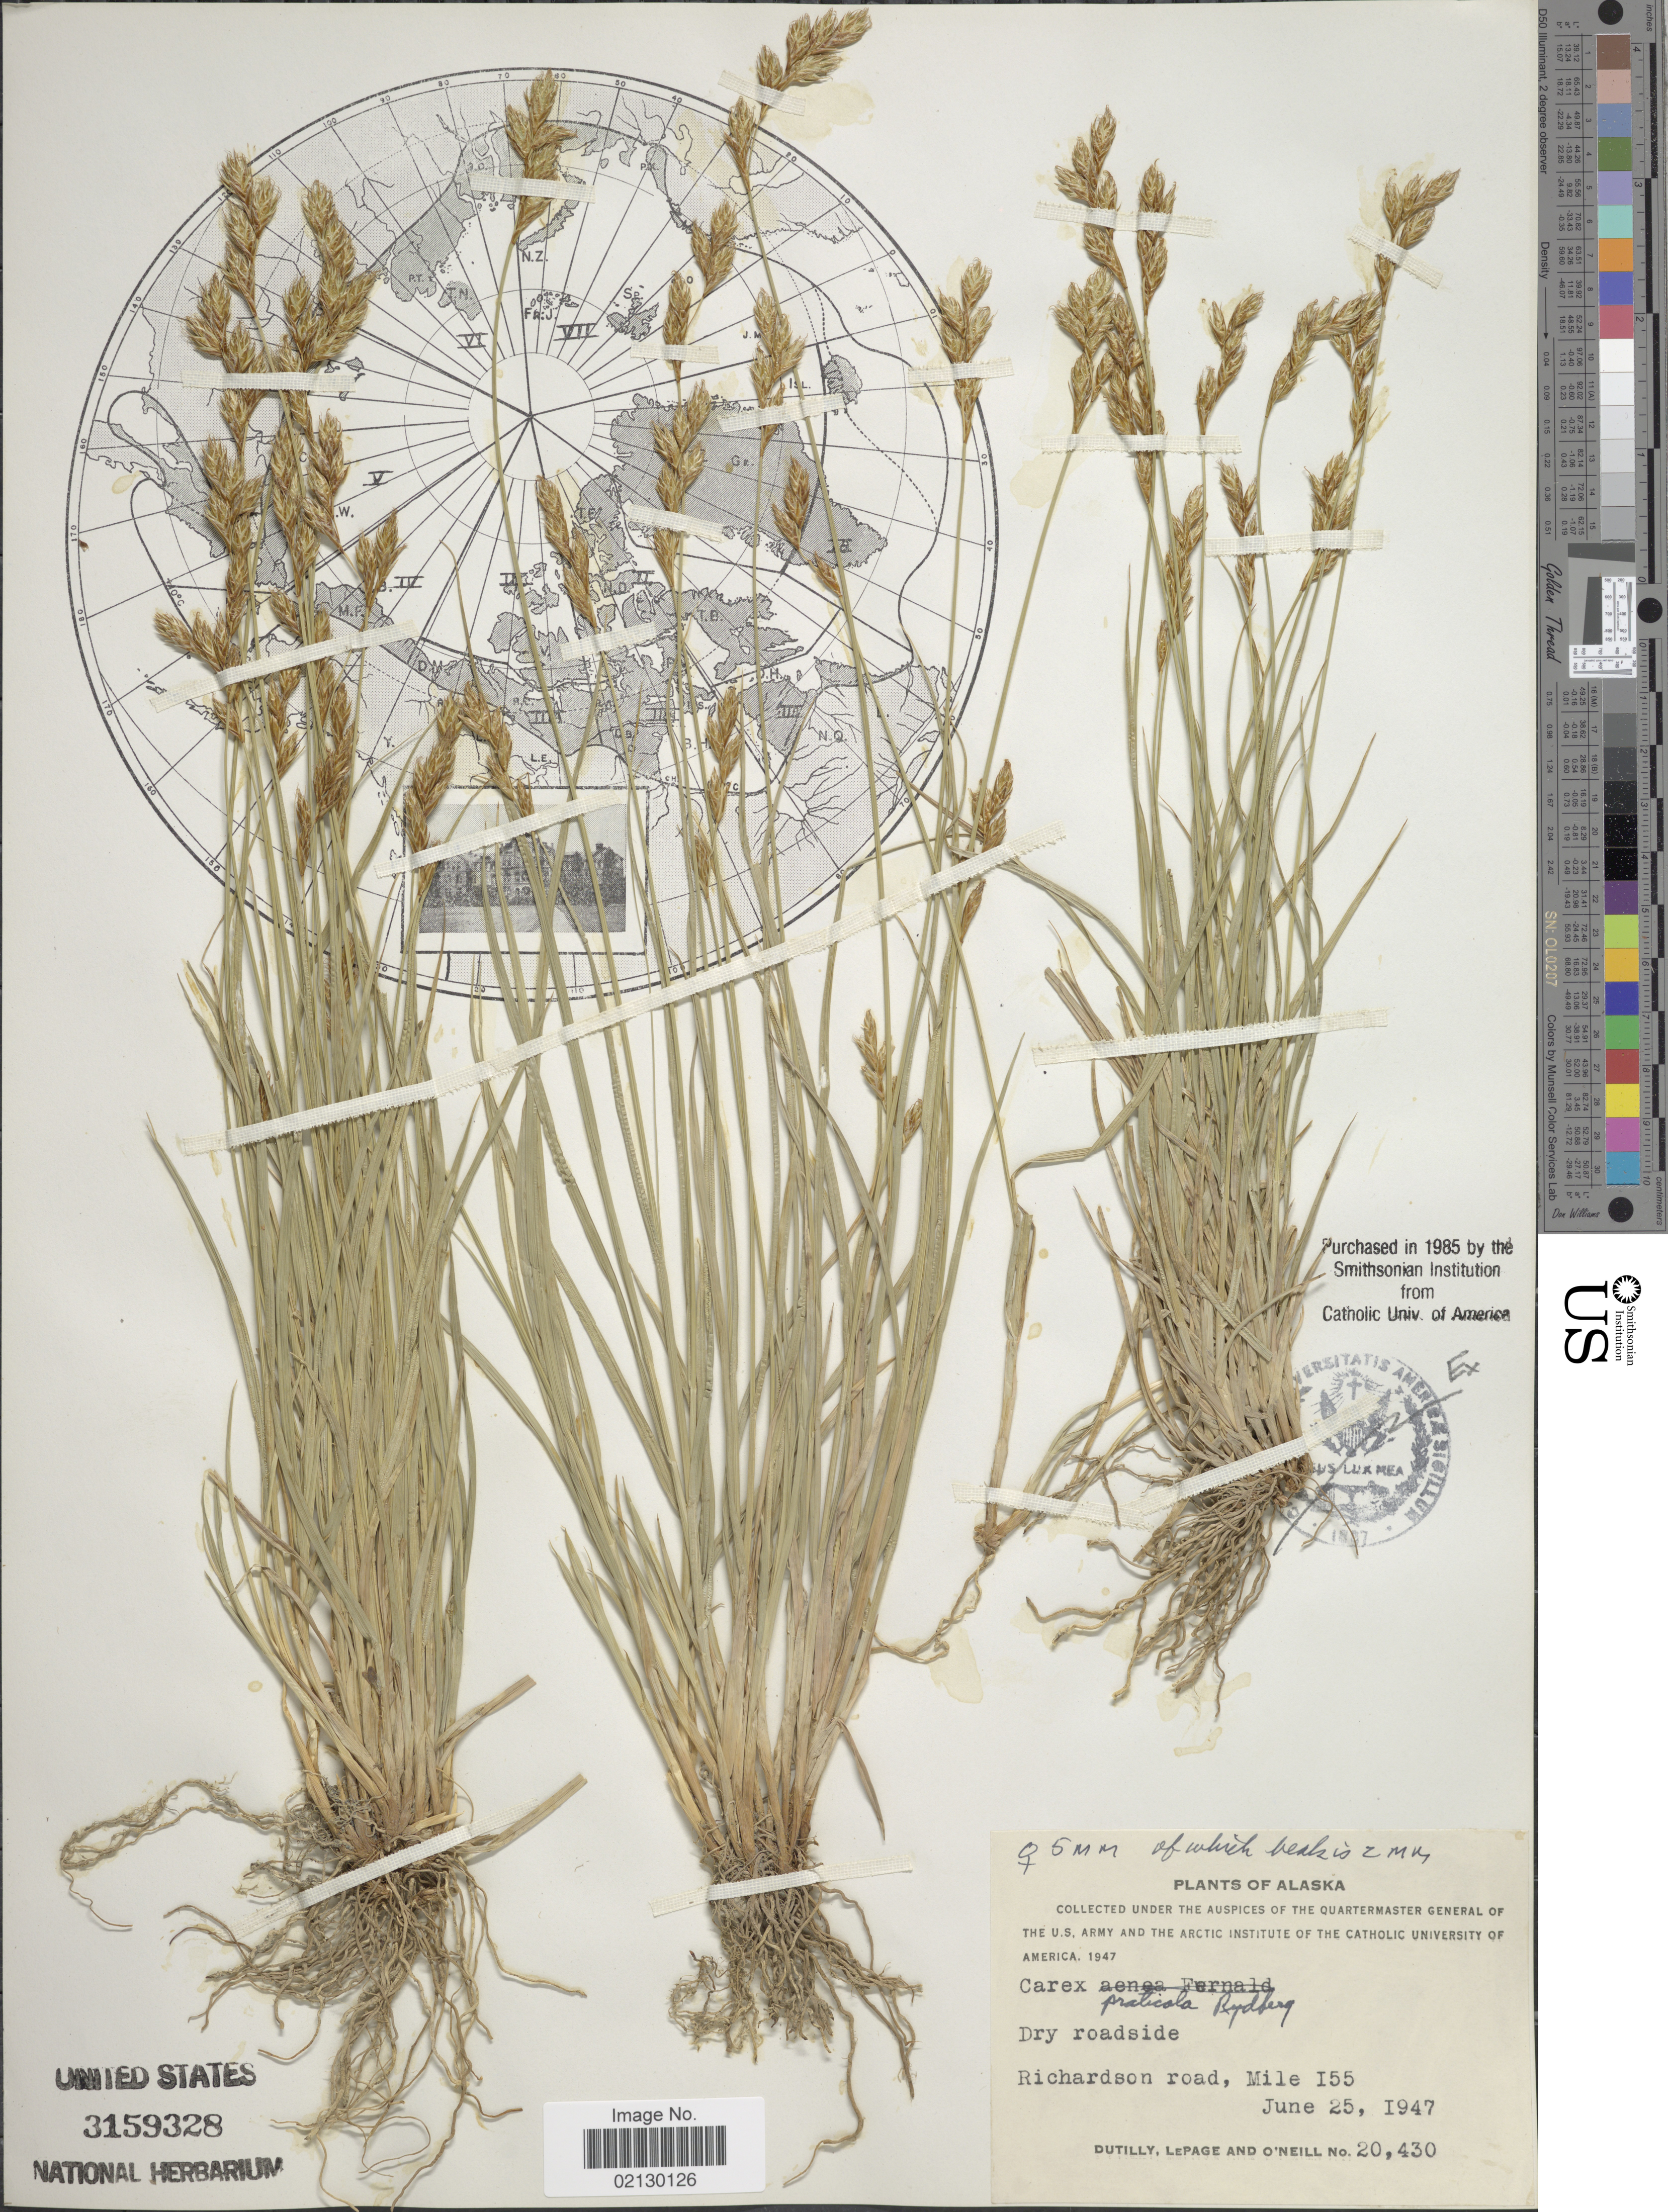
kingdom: Plantae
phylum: Tracheophyta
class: Liliopsida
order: Poales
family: Cyperaceae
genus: Carex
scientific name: Carex praticola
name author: Rydb.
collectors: -. Dutilly, -. LePage & O' Neill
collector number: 20430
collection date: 1947-06-25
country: United States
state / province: Alaska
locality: Richardson road, Mile 155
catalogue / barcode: US 3159328